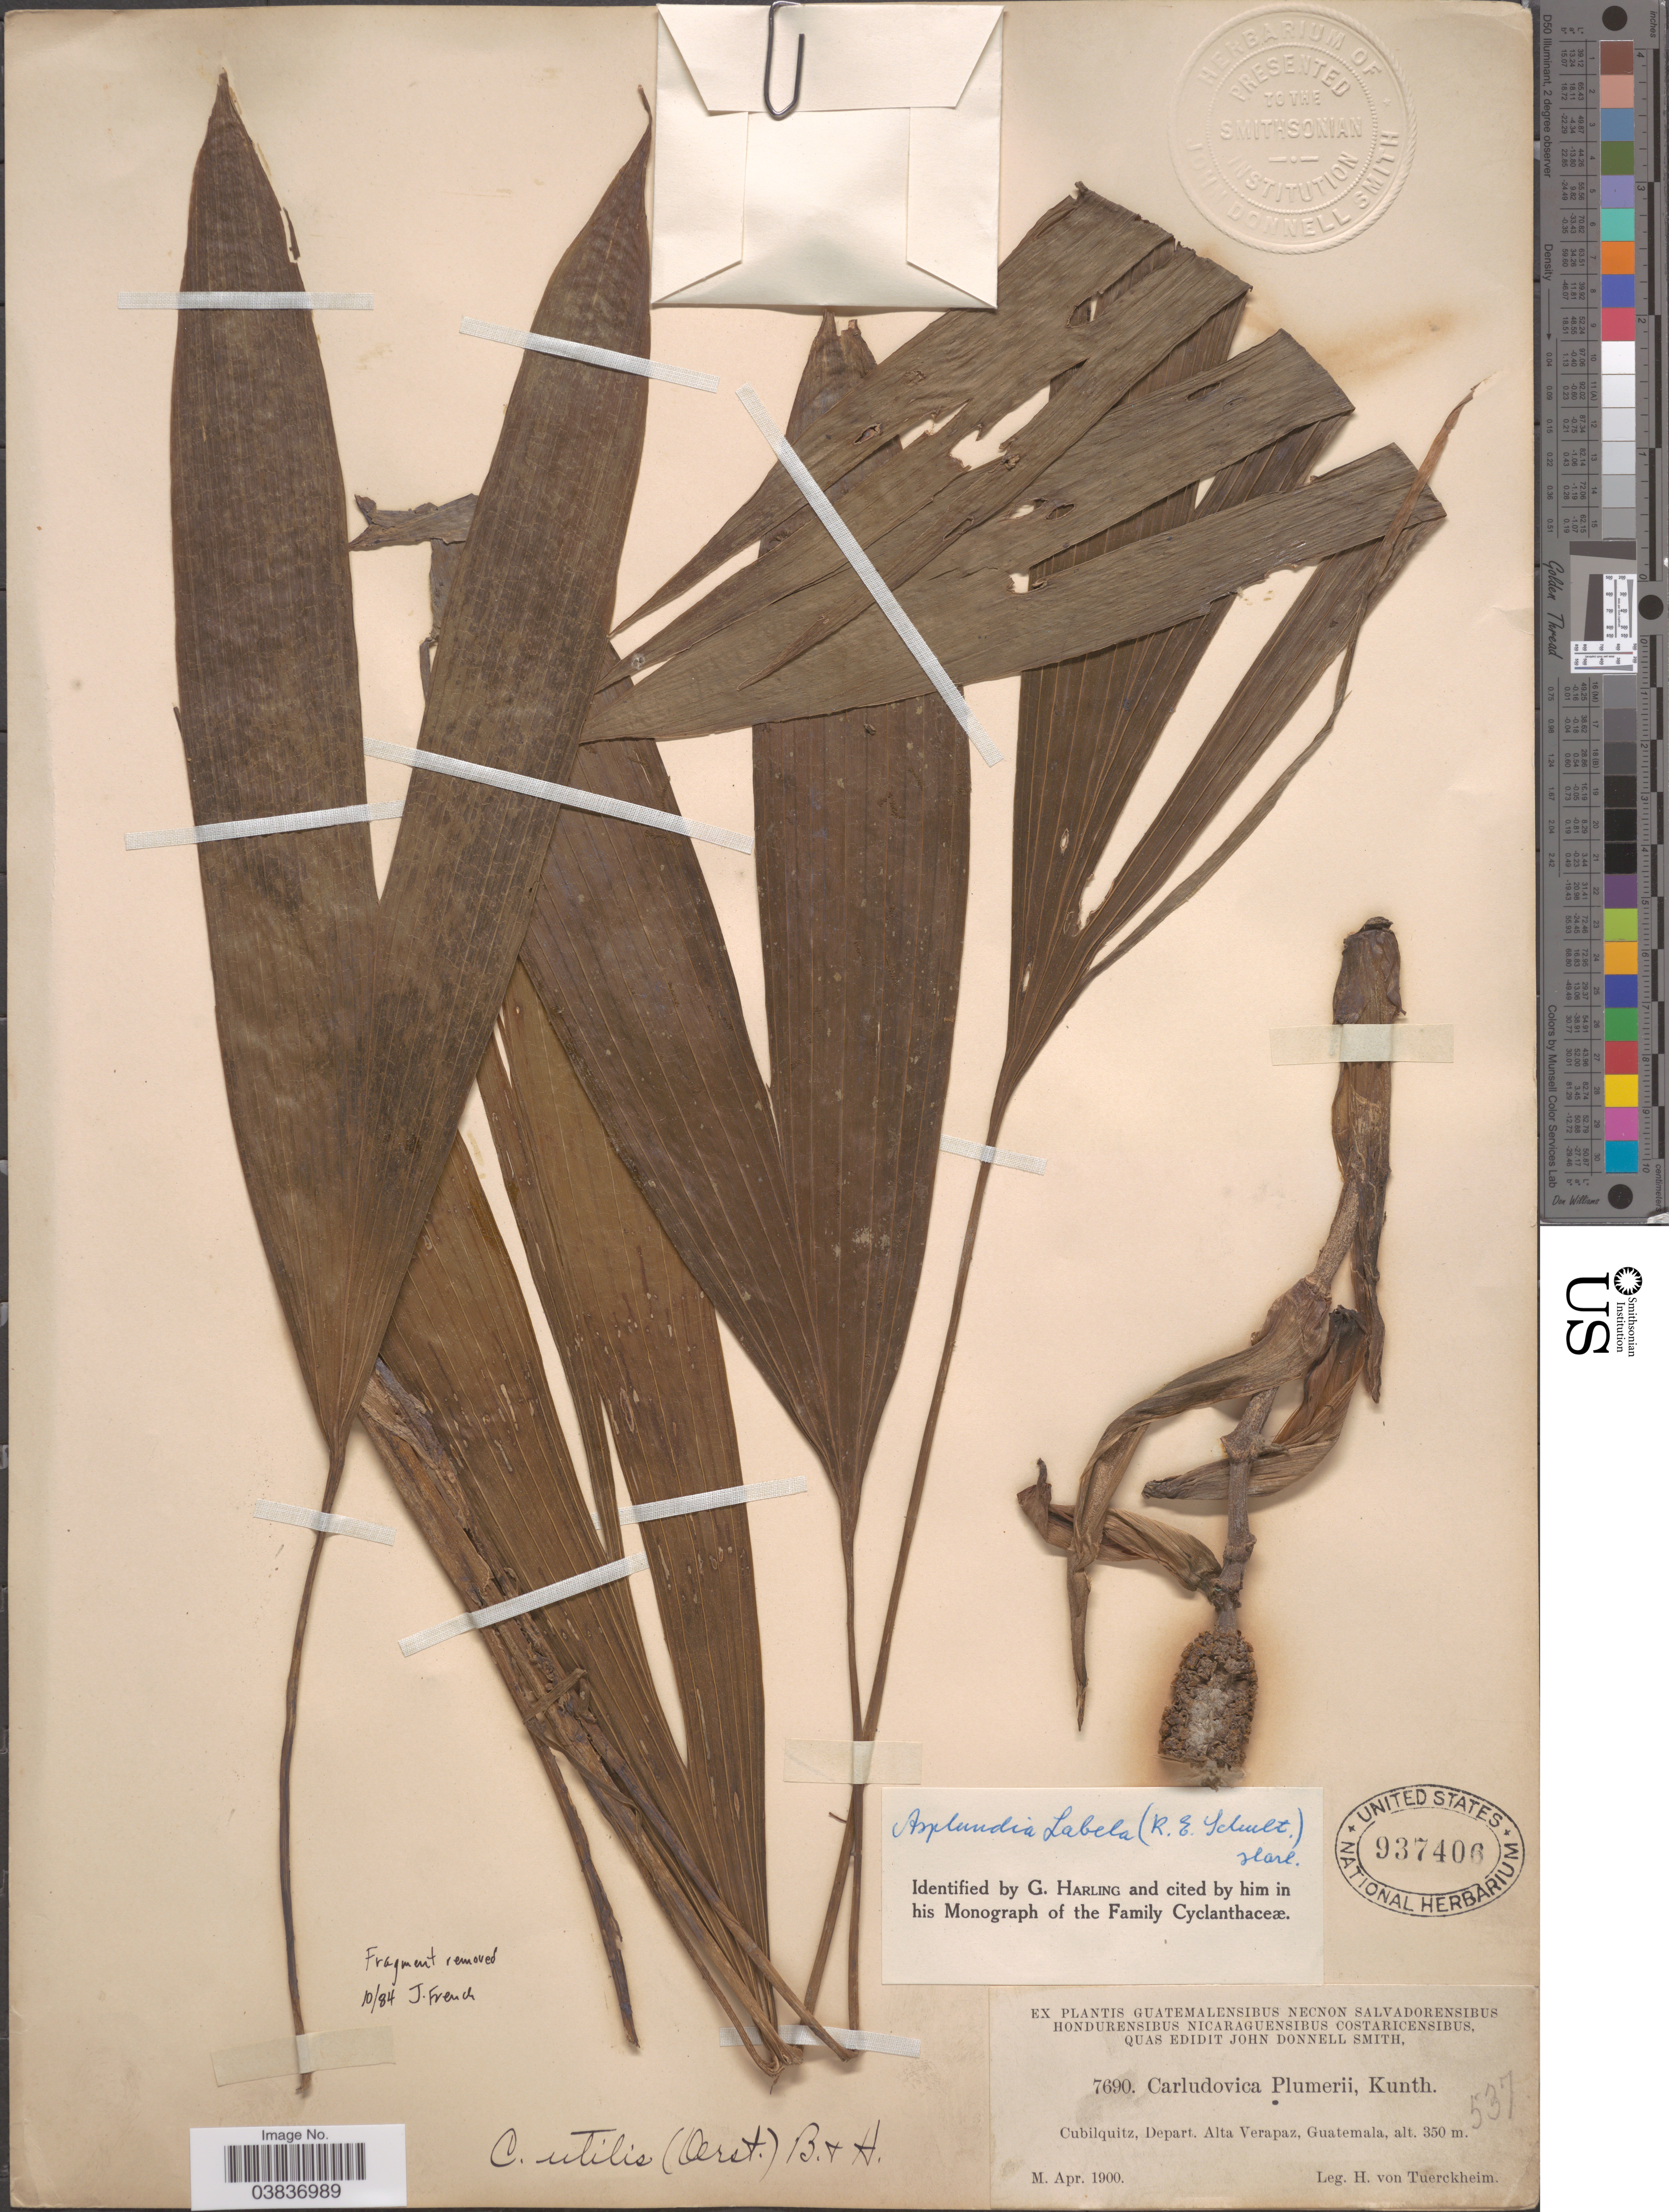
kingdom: Plantae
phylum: Tracheophyta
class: Liliopsida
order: Pandanales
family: Cyclanthaceae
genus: Asplundia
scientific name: Asplundia labela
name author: (R.E. Schult.) Harling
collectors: H. von Türckheim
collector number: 7690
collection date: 1900-04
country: Guatemala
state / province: Alta Verapaz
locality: Cubilquitz, Depart. Alta Verapaz.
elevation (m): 350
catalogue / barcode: US 937406